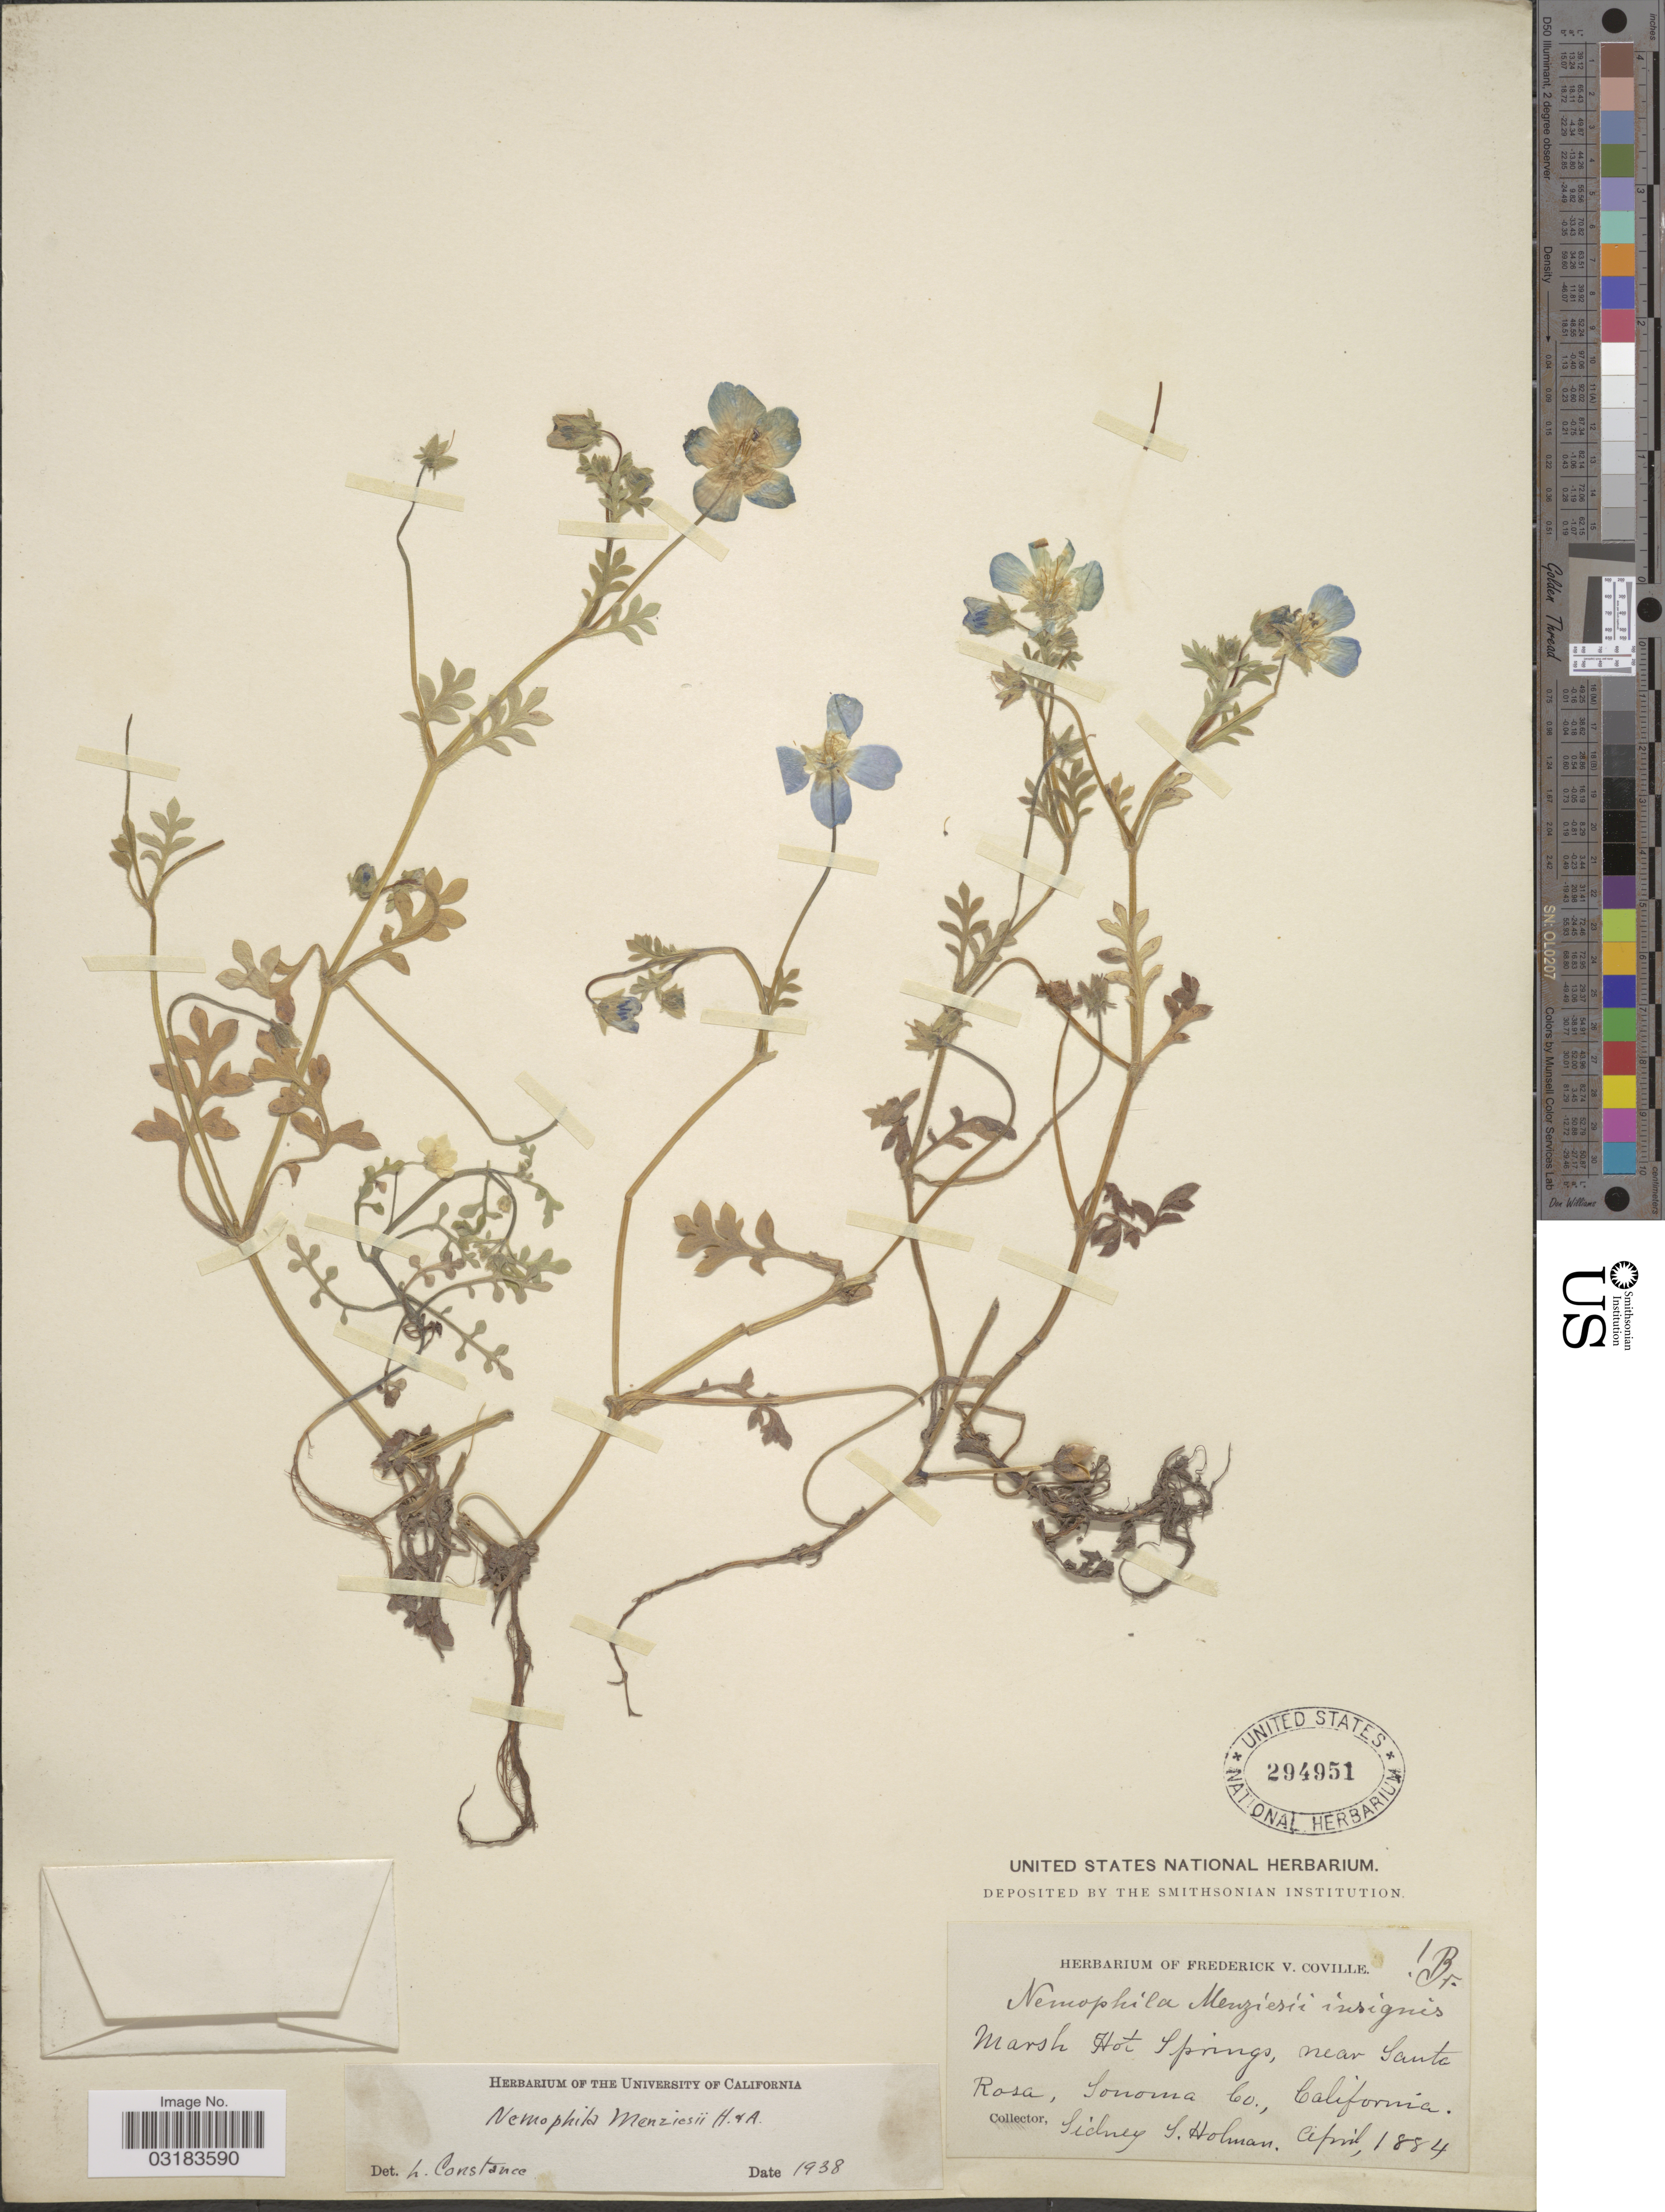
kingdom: Plantae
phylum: Tracheophyta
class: Magnoliopsida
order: Boraginales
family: Hydrophyllaceae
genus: Nemophila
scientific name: Nemophila menziesii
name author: Hook. & Arn.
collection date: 1884-04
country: United States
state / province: California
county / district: Sonoma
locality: Marsh Hot Springs, near Santa Rosa, Sonoma Co.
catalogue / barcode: US 294951